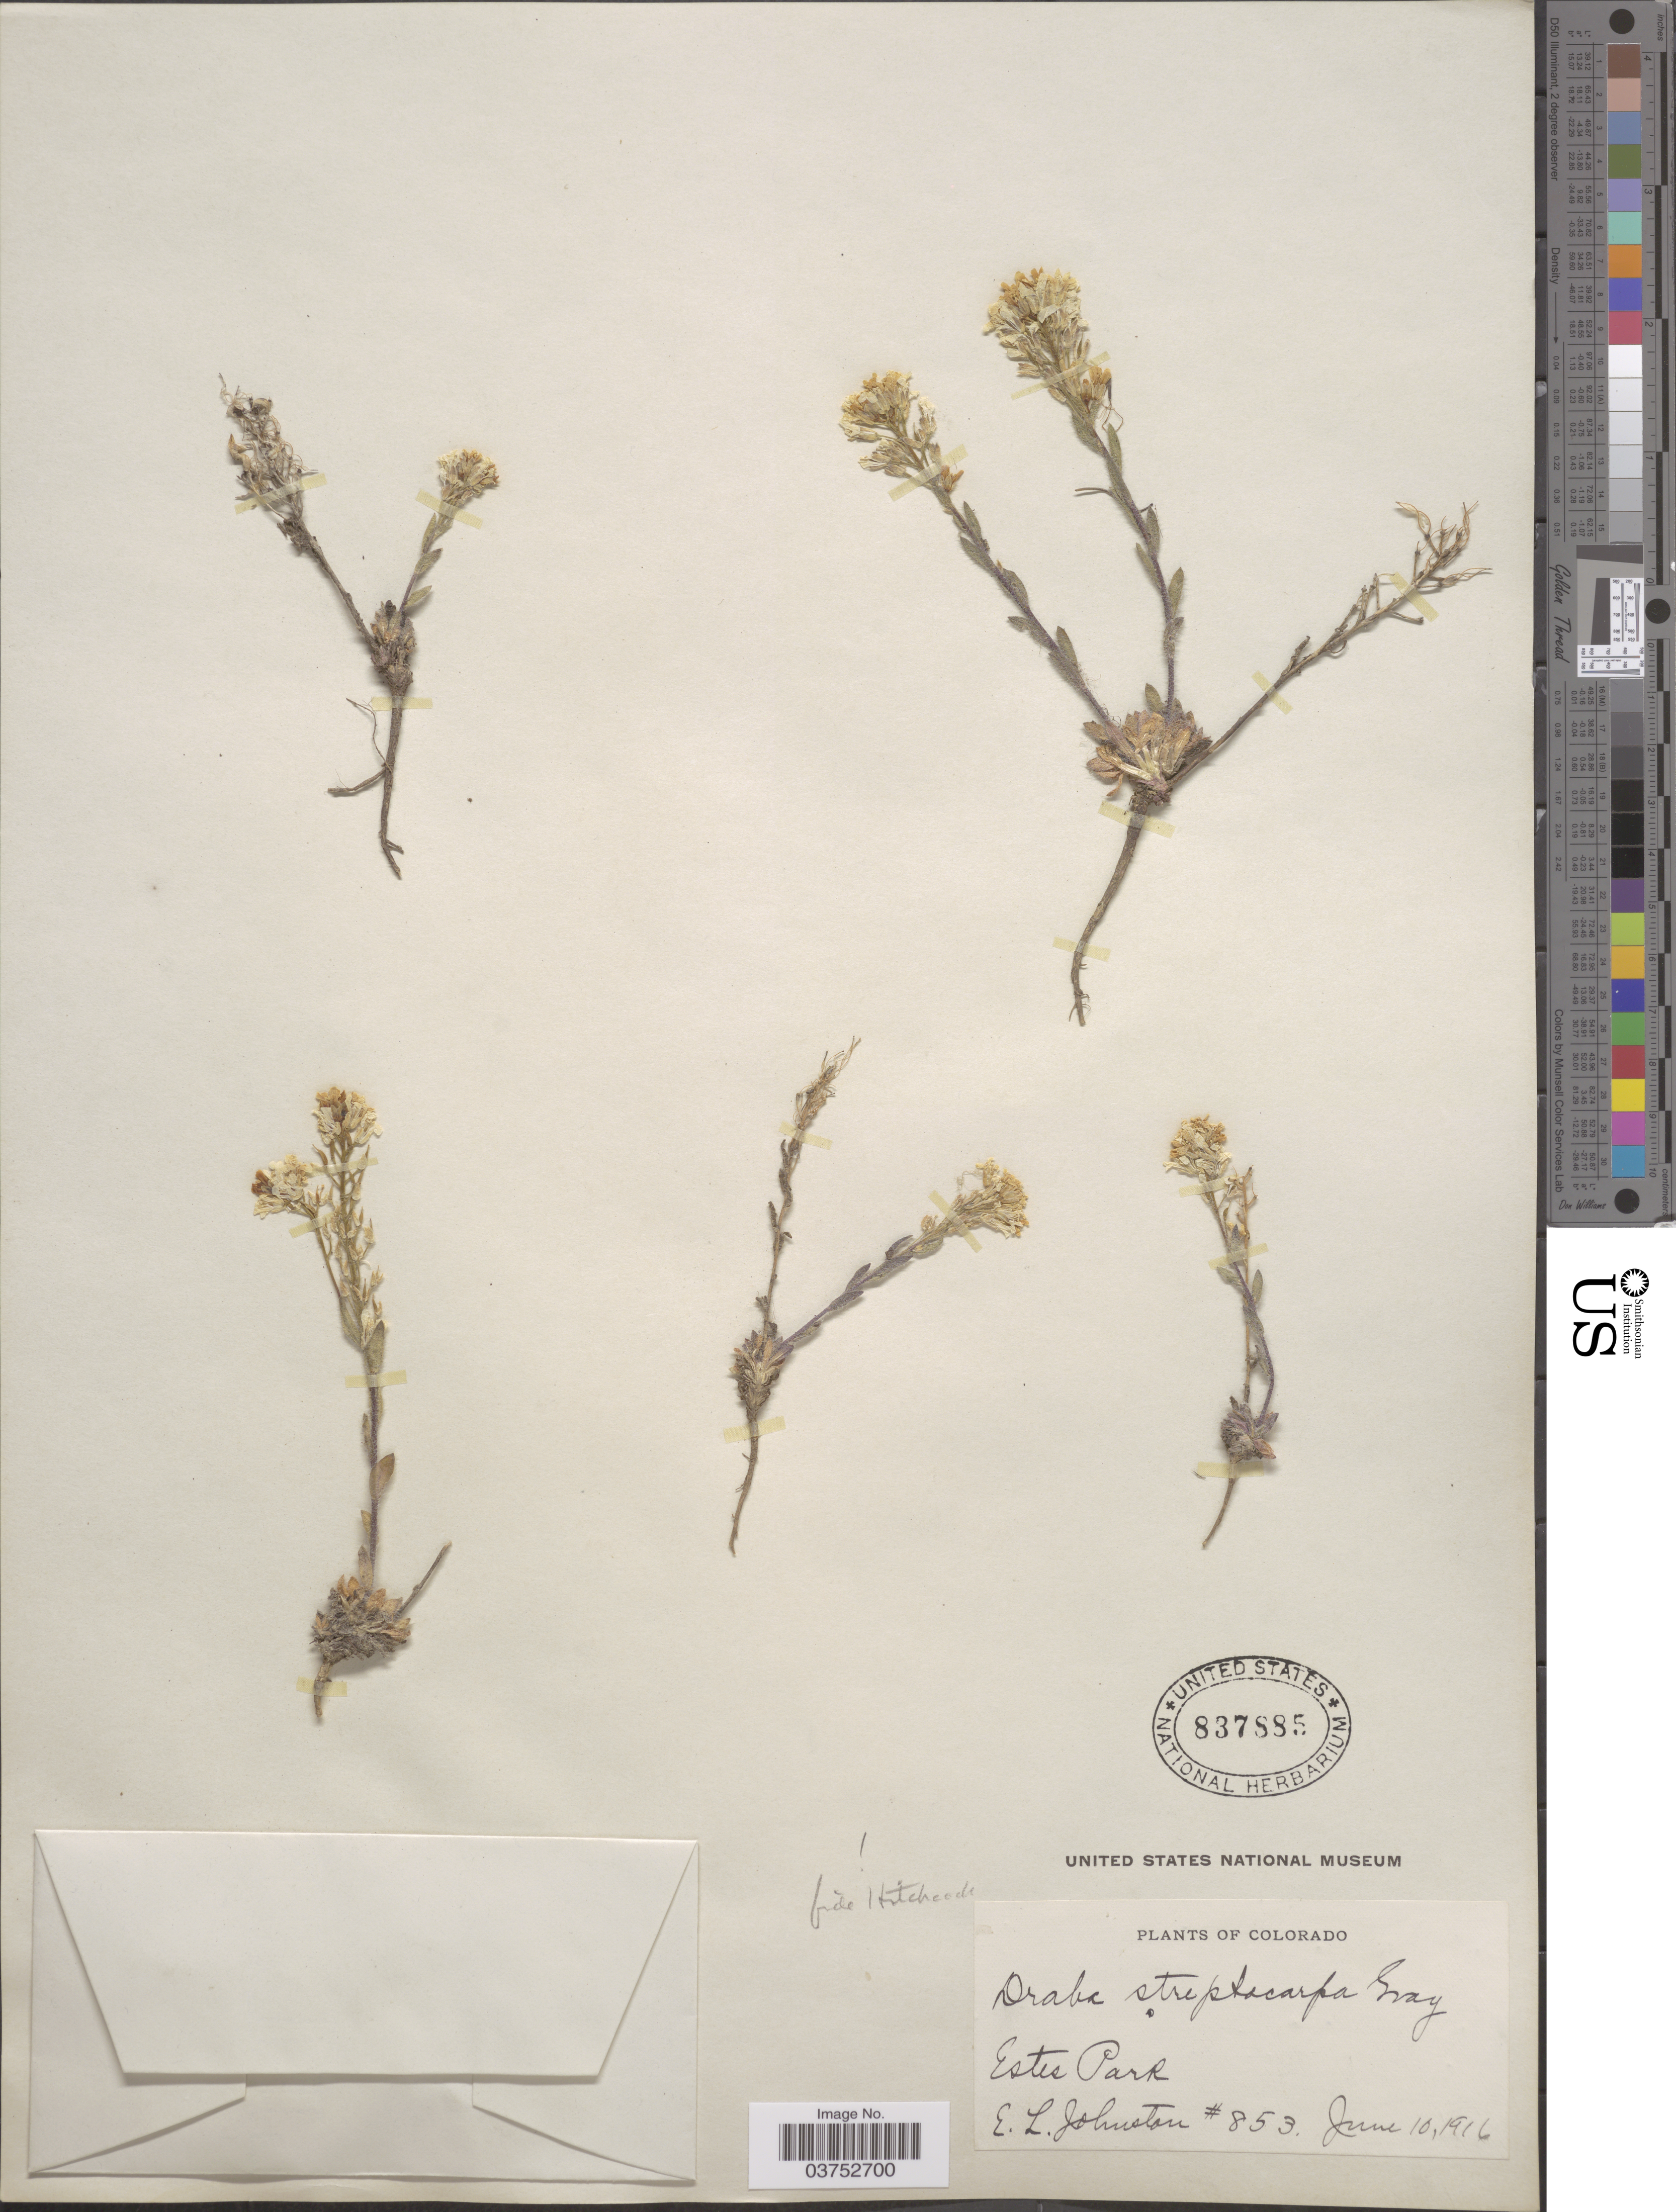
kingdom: Plantae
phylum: Tracheophyta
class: Magnoliopsida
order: Brassicales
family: Brassicaceae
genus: Draba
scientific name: Draba streptocarpa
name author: A. Gray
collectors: E. L. Johnston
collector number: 853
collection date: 1916-06-10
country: United States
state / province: Colorado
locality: Estes Park.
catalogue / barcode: US 837885